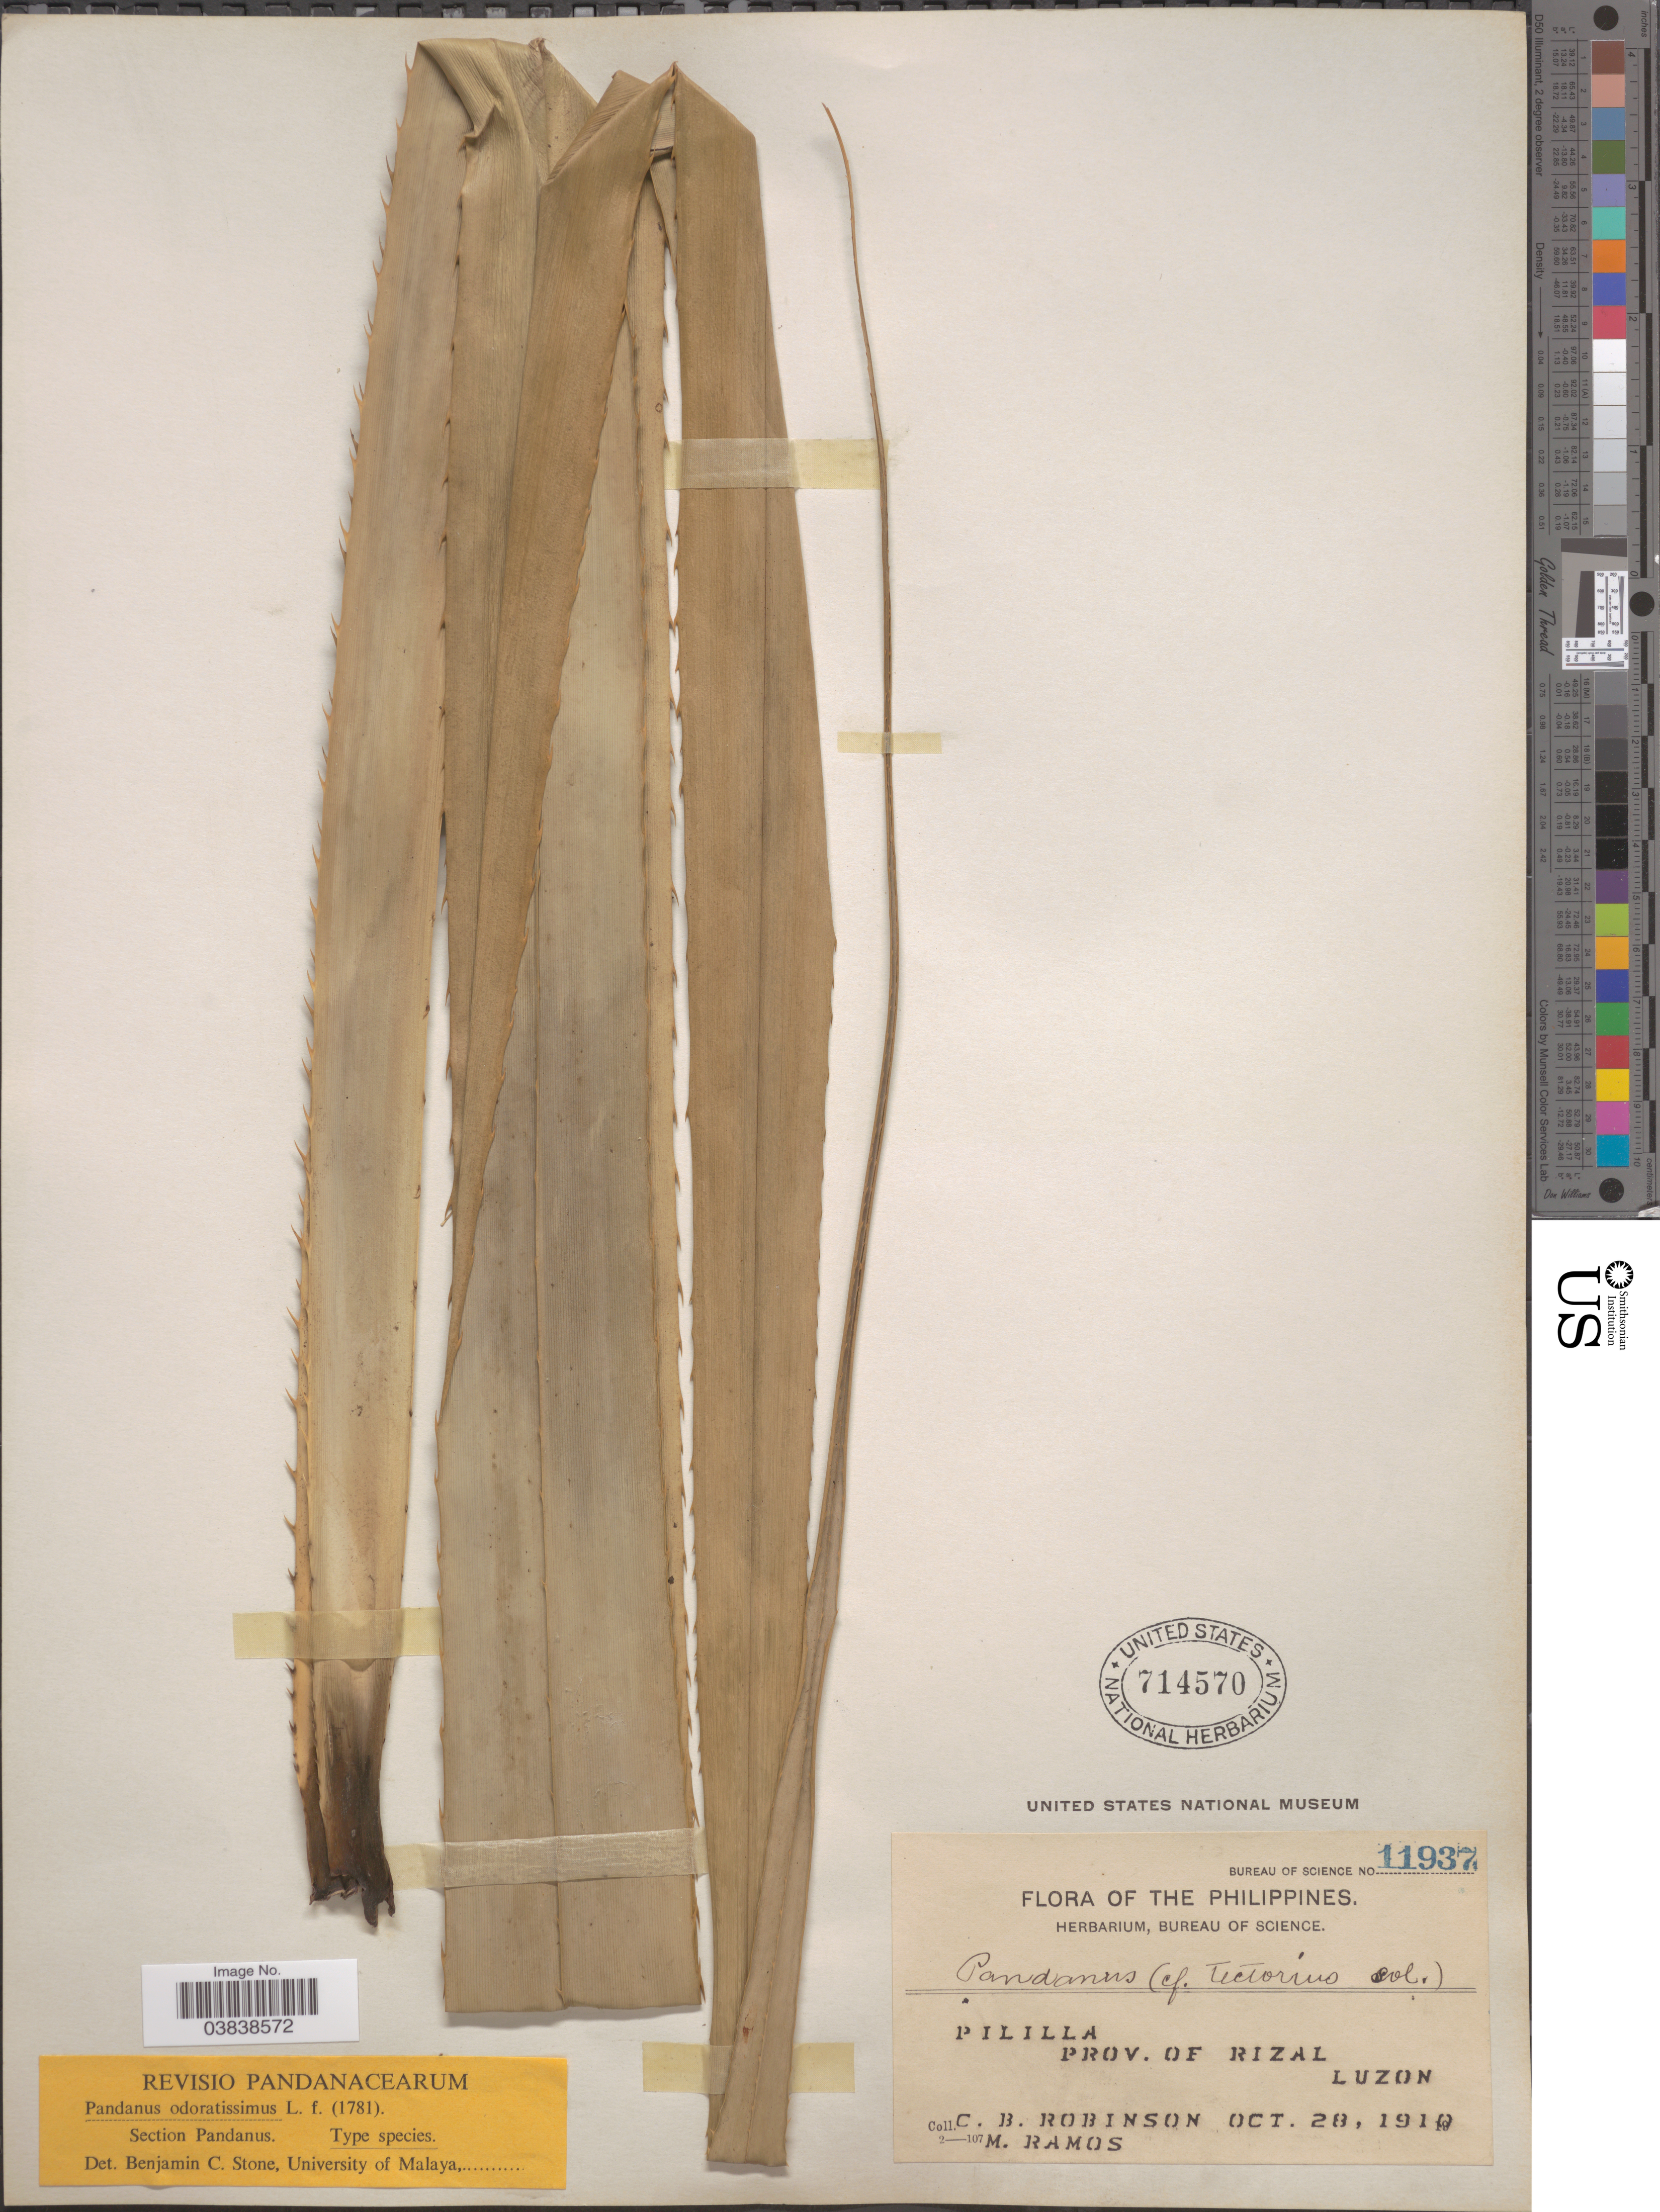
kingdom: Plantae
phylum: Tracheophyta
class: Liliopsida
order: Pandanales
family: Pandanaceae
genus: Pandanus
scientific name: Pandanus odoratissimus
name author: L. f.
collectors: C. Robinson & M. Ramos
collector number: Bureau of Science 11937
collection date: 1910-10-28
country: Philippines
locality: Pililla, Prov. of Rizal, Luzon.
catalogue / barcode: US 714570